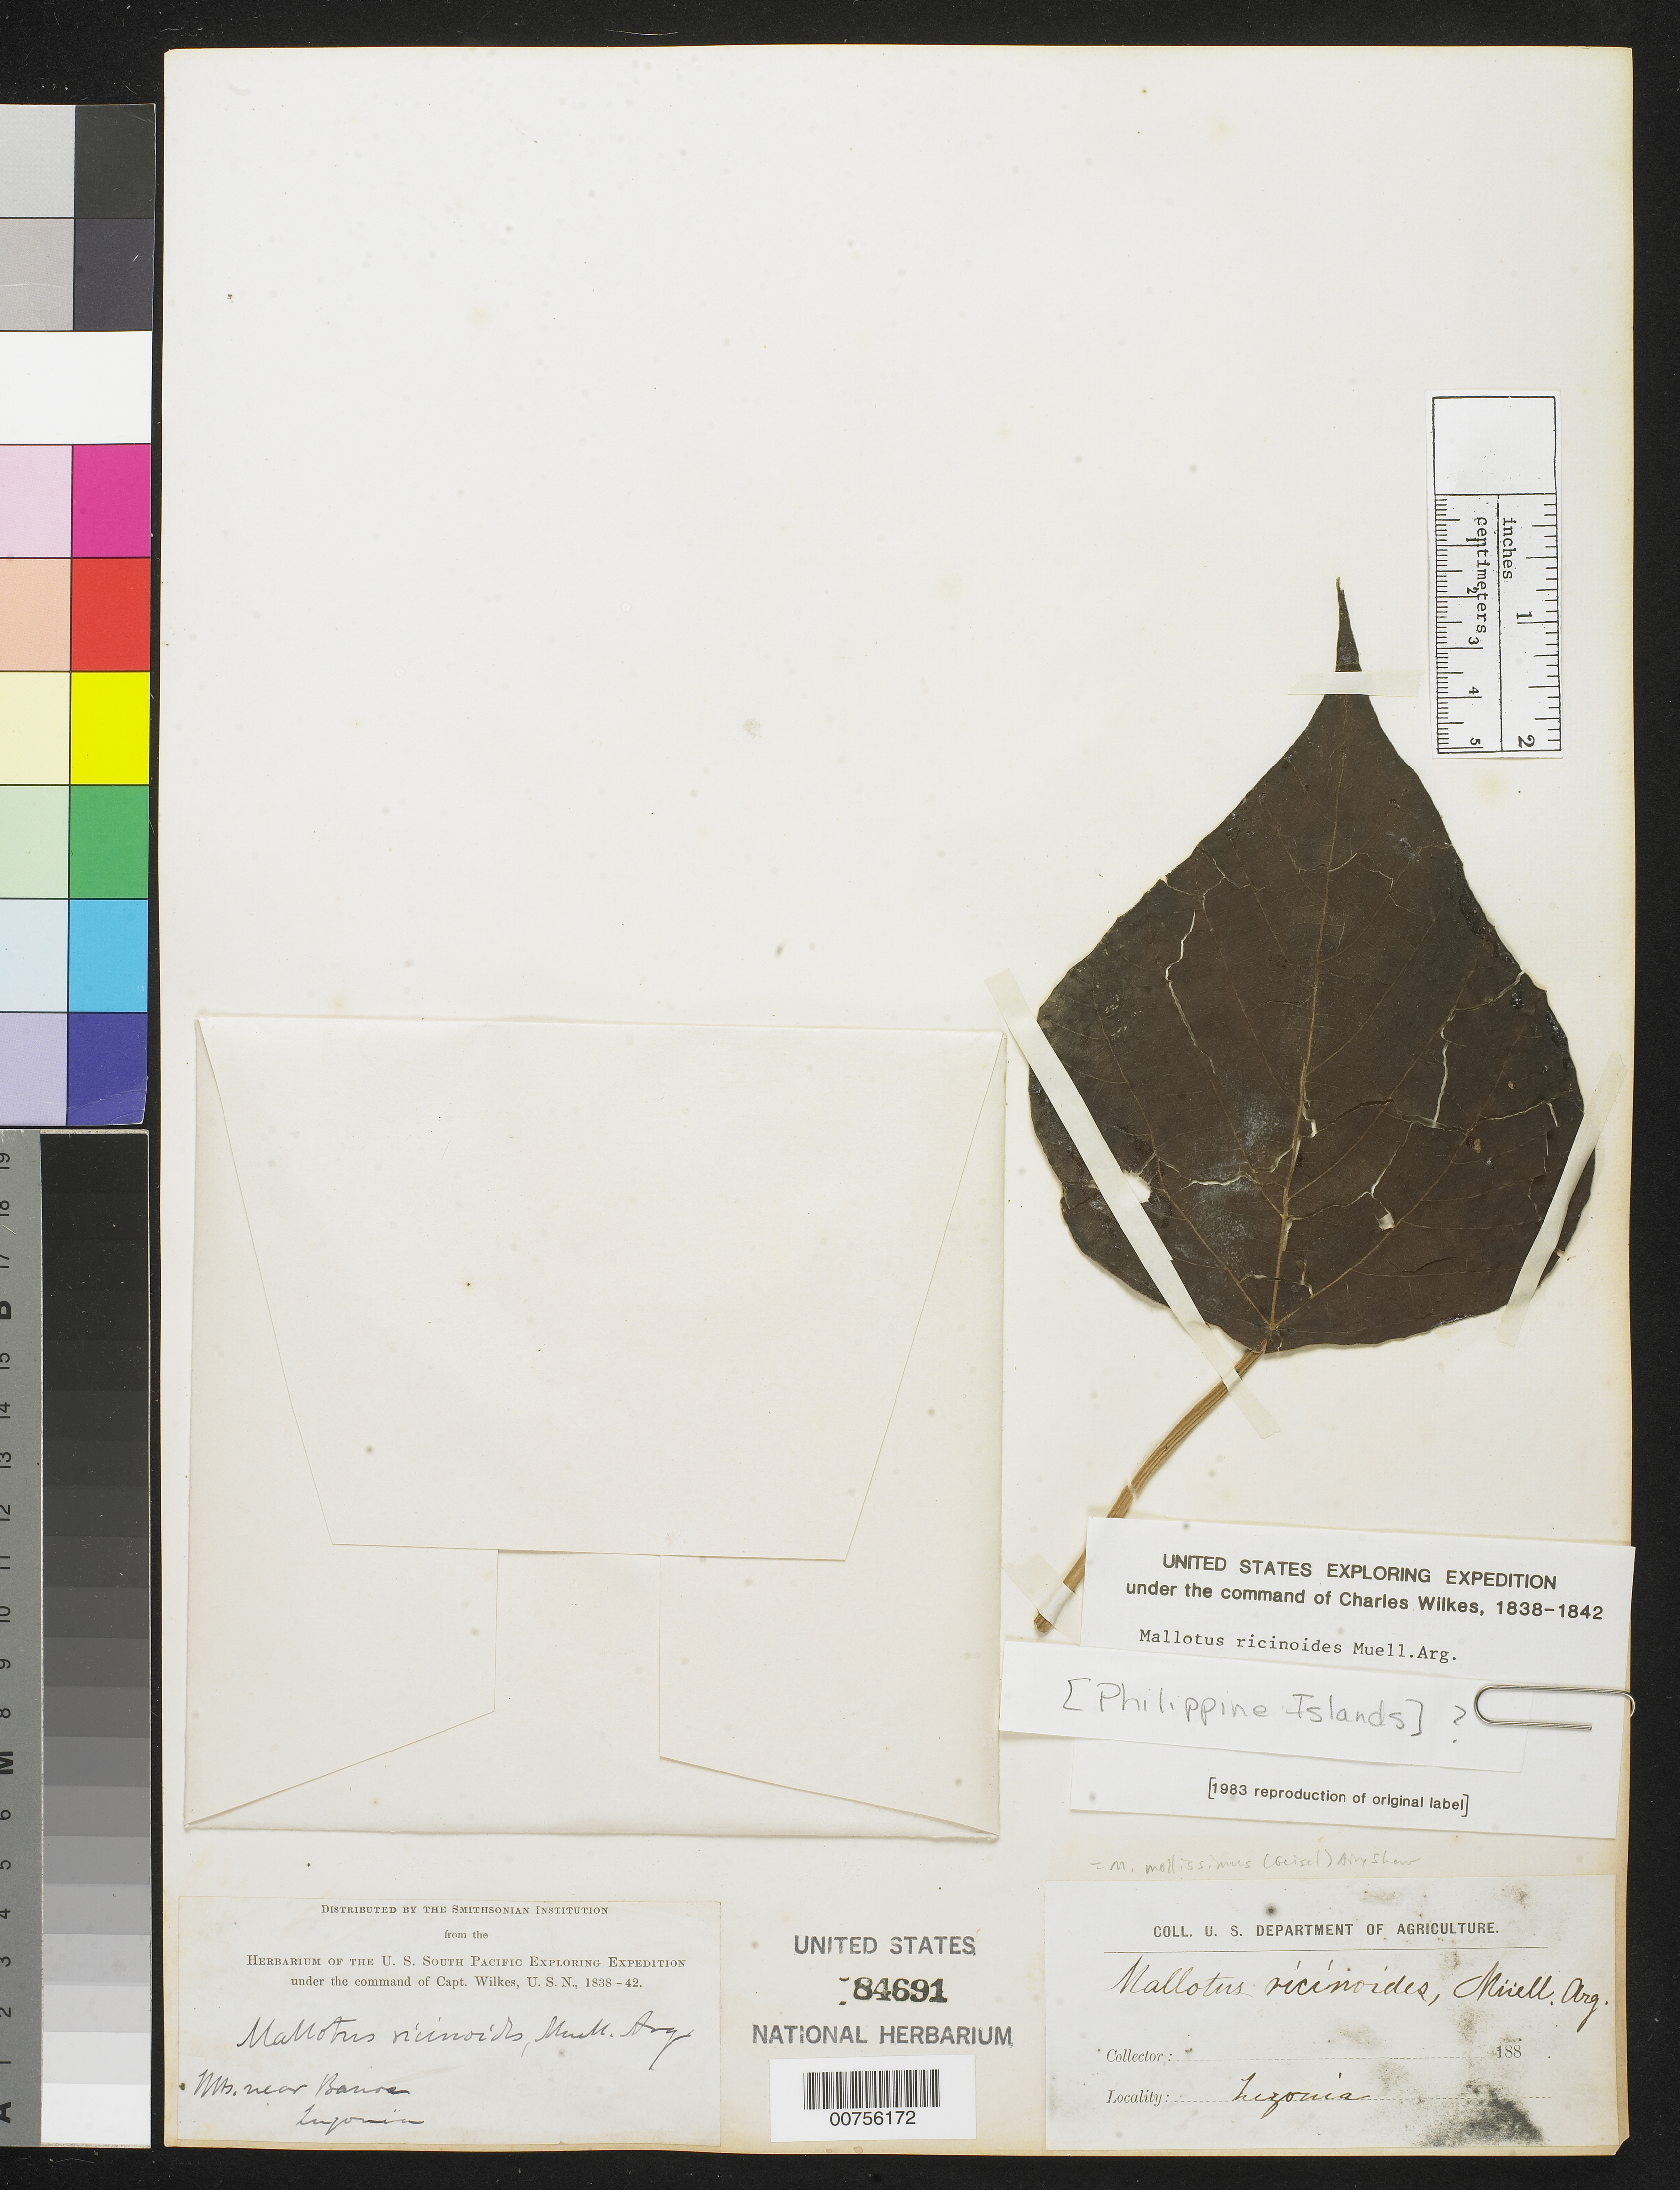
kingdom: Plantae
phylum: Tracheophyta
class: Magnoliopsida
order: Malpighiales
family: Euphorbiaceae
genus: Mallotus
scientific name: Mallotus ricinoides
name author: (Pers.) Müll. Arg.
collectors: Wilkes Explor. Exped.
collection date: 1838/1842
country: Philippines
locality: Mts. near Banos, Luzonia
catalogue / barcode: US 84691